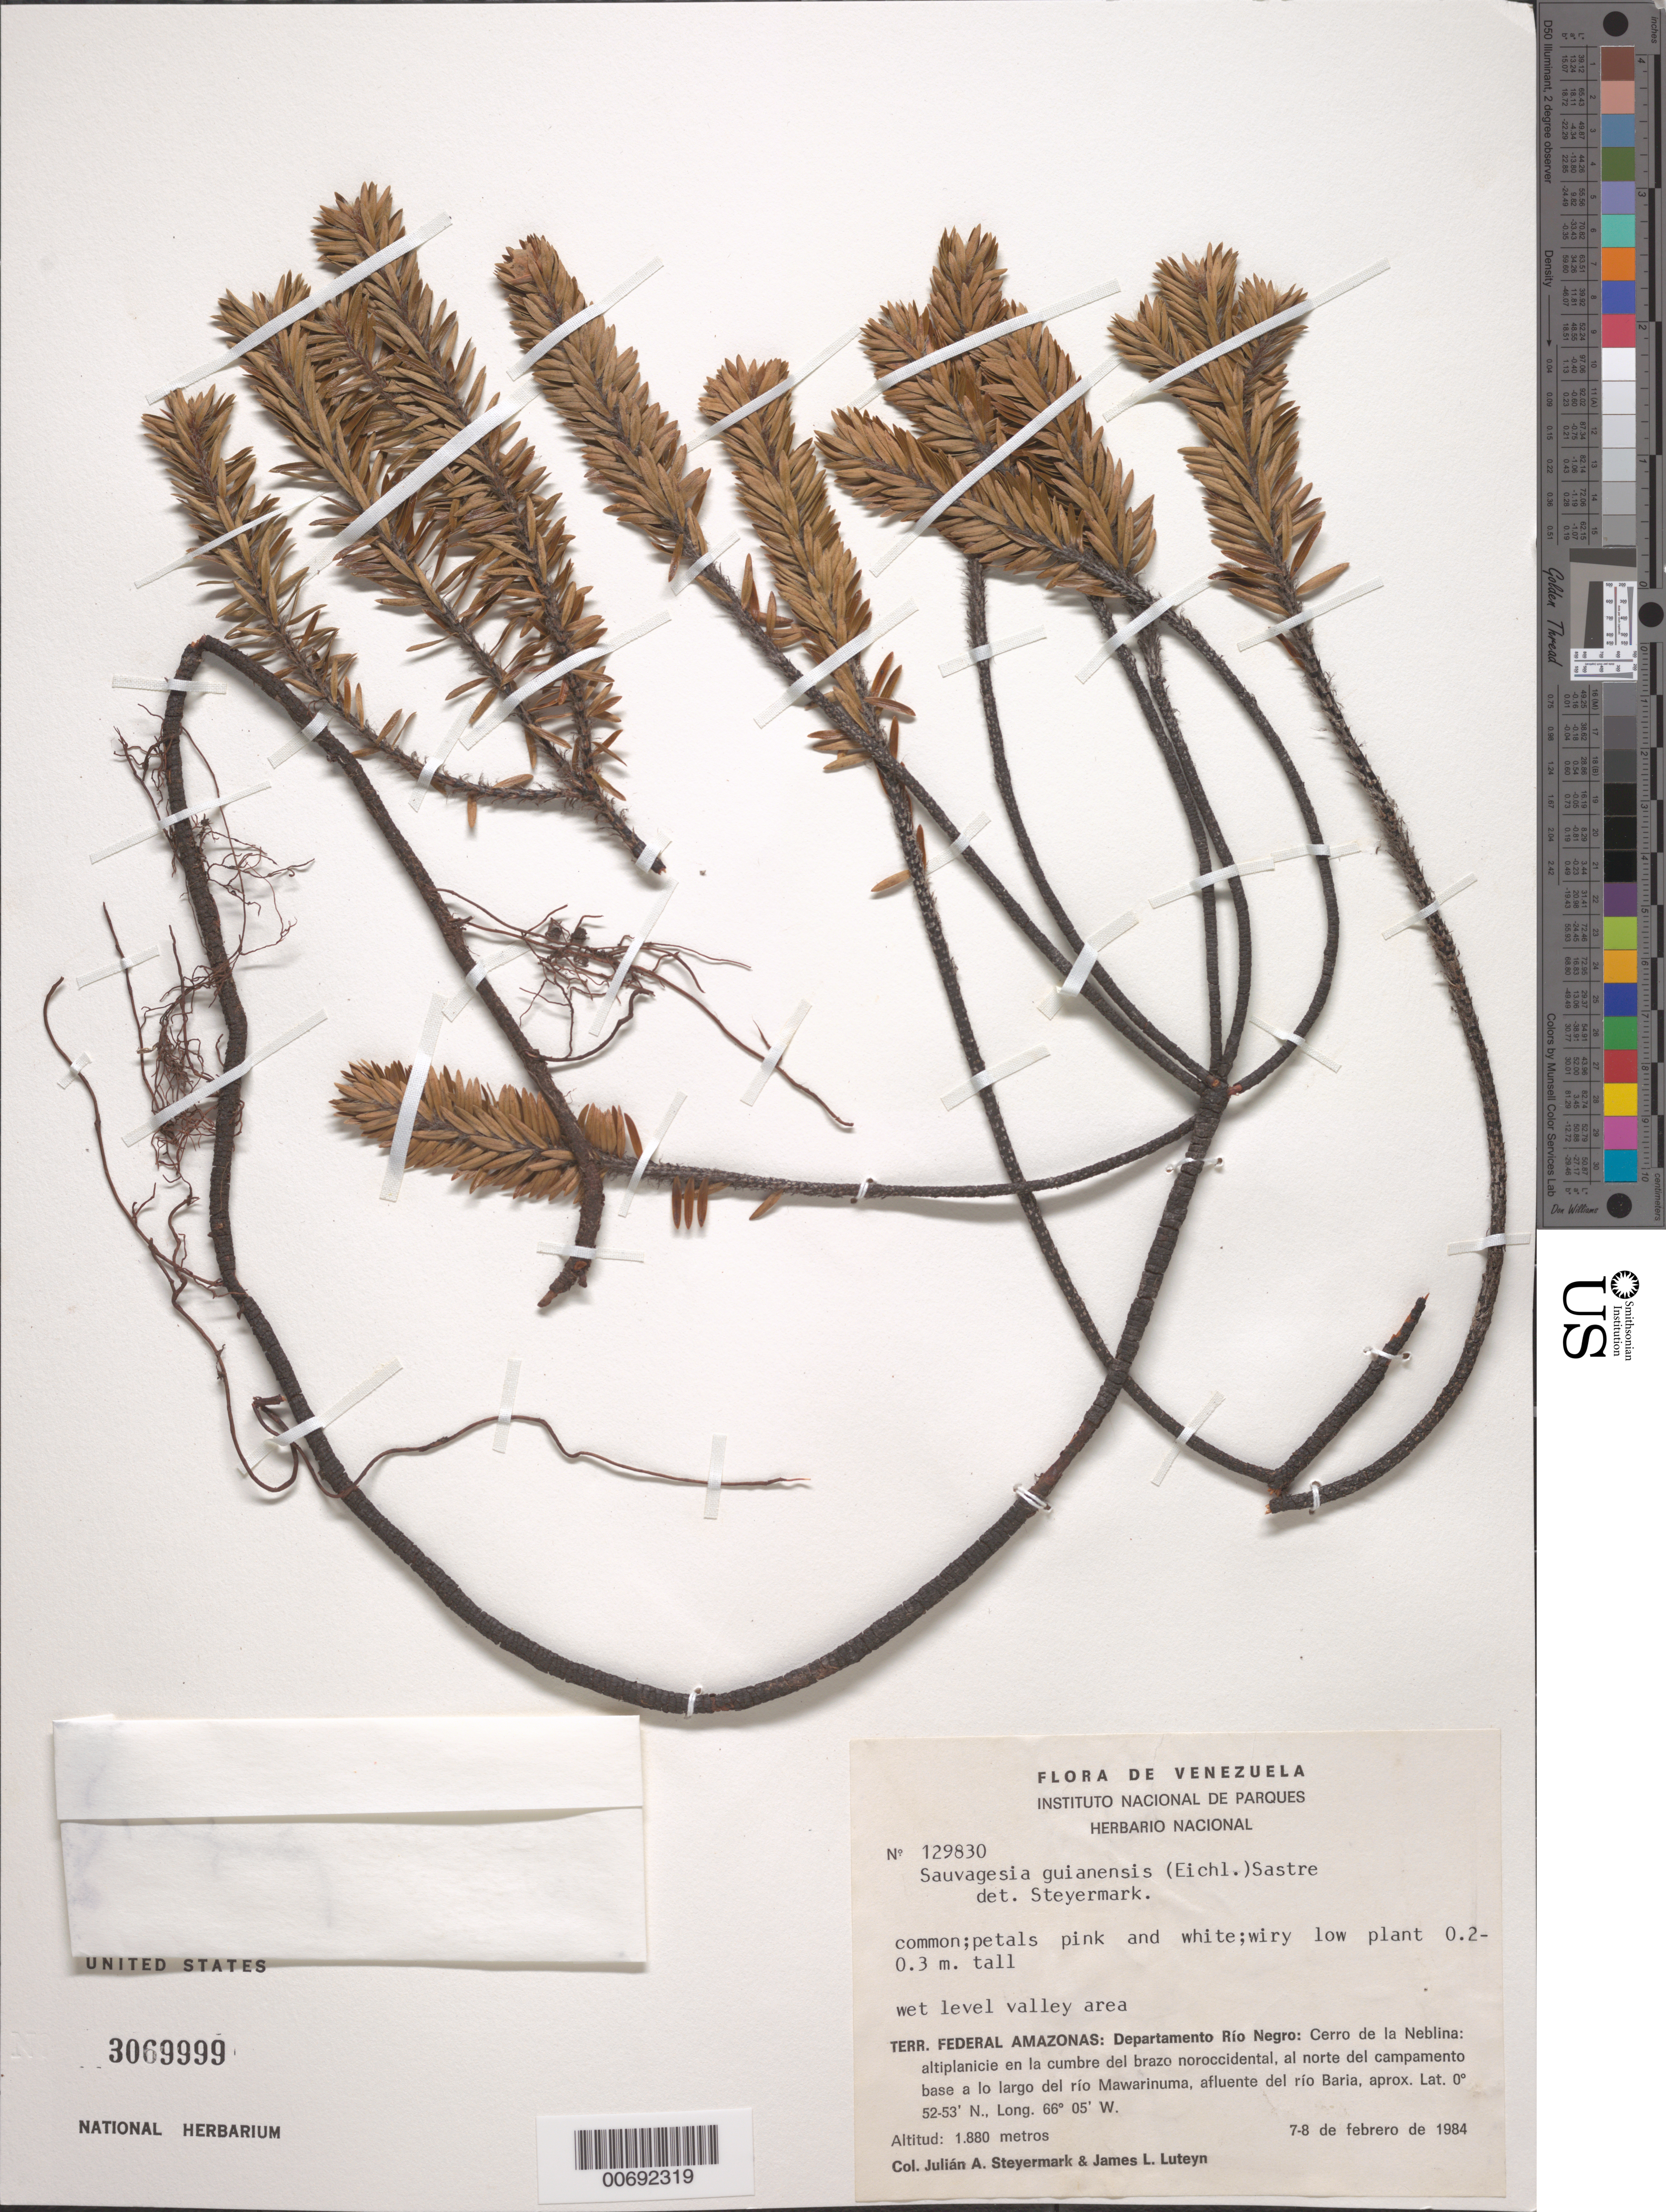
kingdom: Plantae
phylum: Tracheophyta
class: Magnoliopsida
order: Malpighiales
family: Ochnaceae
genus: Sauvagesia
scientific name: Sauvagesia guianensis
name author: (Eichler) Sastre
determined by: Steyermark, Julian A., (VEN)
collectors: J. Steyermark & J. L. Luteyn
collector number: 129830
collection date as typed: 7-Feb-84 to 8-Feb-84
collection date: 1984-02-07/1984-02-08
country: Venezuela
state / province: Amazonas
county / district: Río Negro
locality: Cerro de la Neblina, summit; Brazo noroccidental, al norte del campamento base above Río Mawarinuma, afluente del Río Baria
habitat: Wet level valley area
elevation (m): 1880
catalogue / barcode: US 3069999